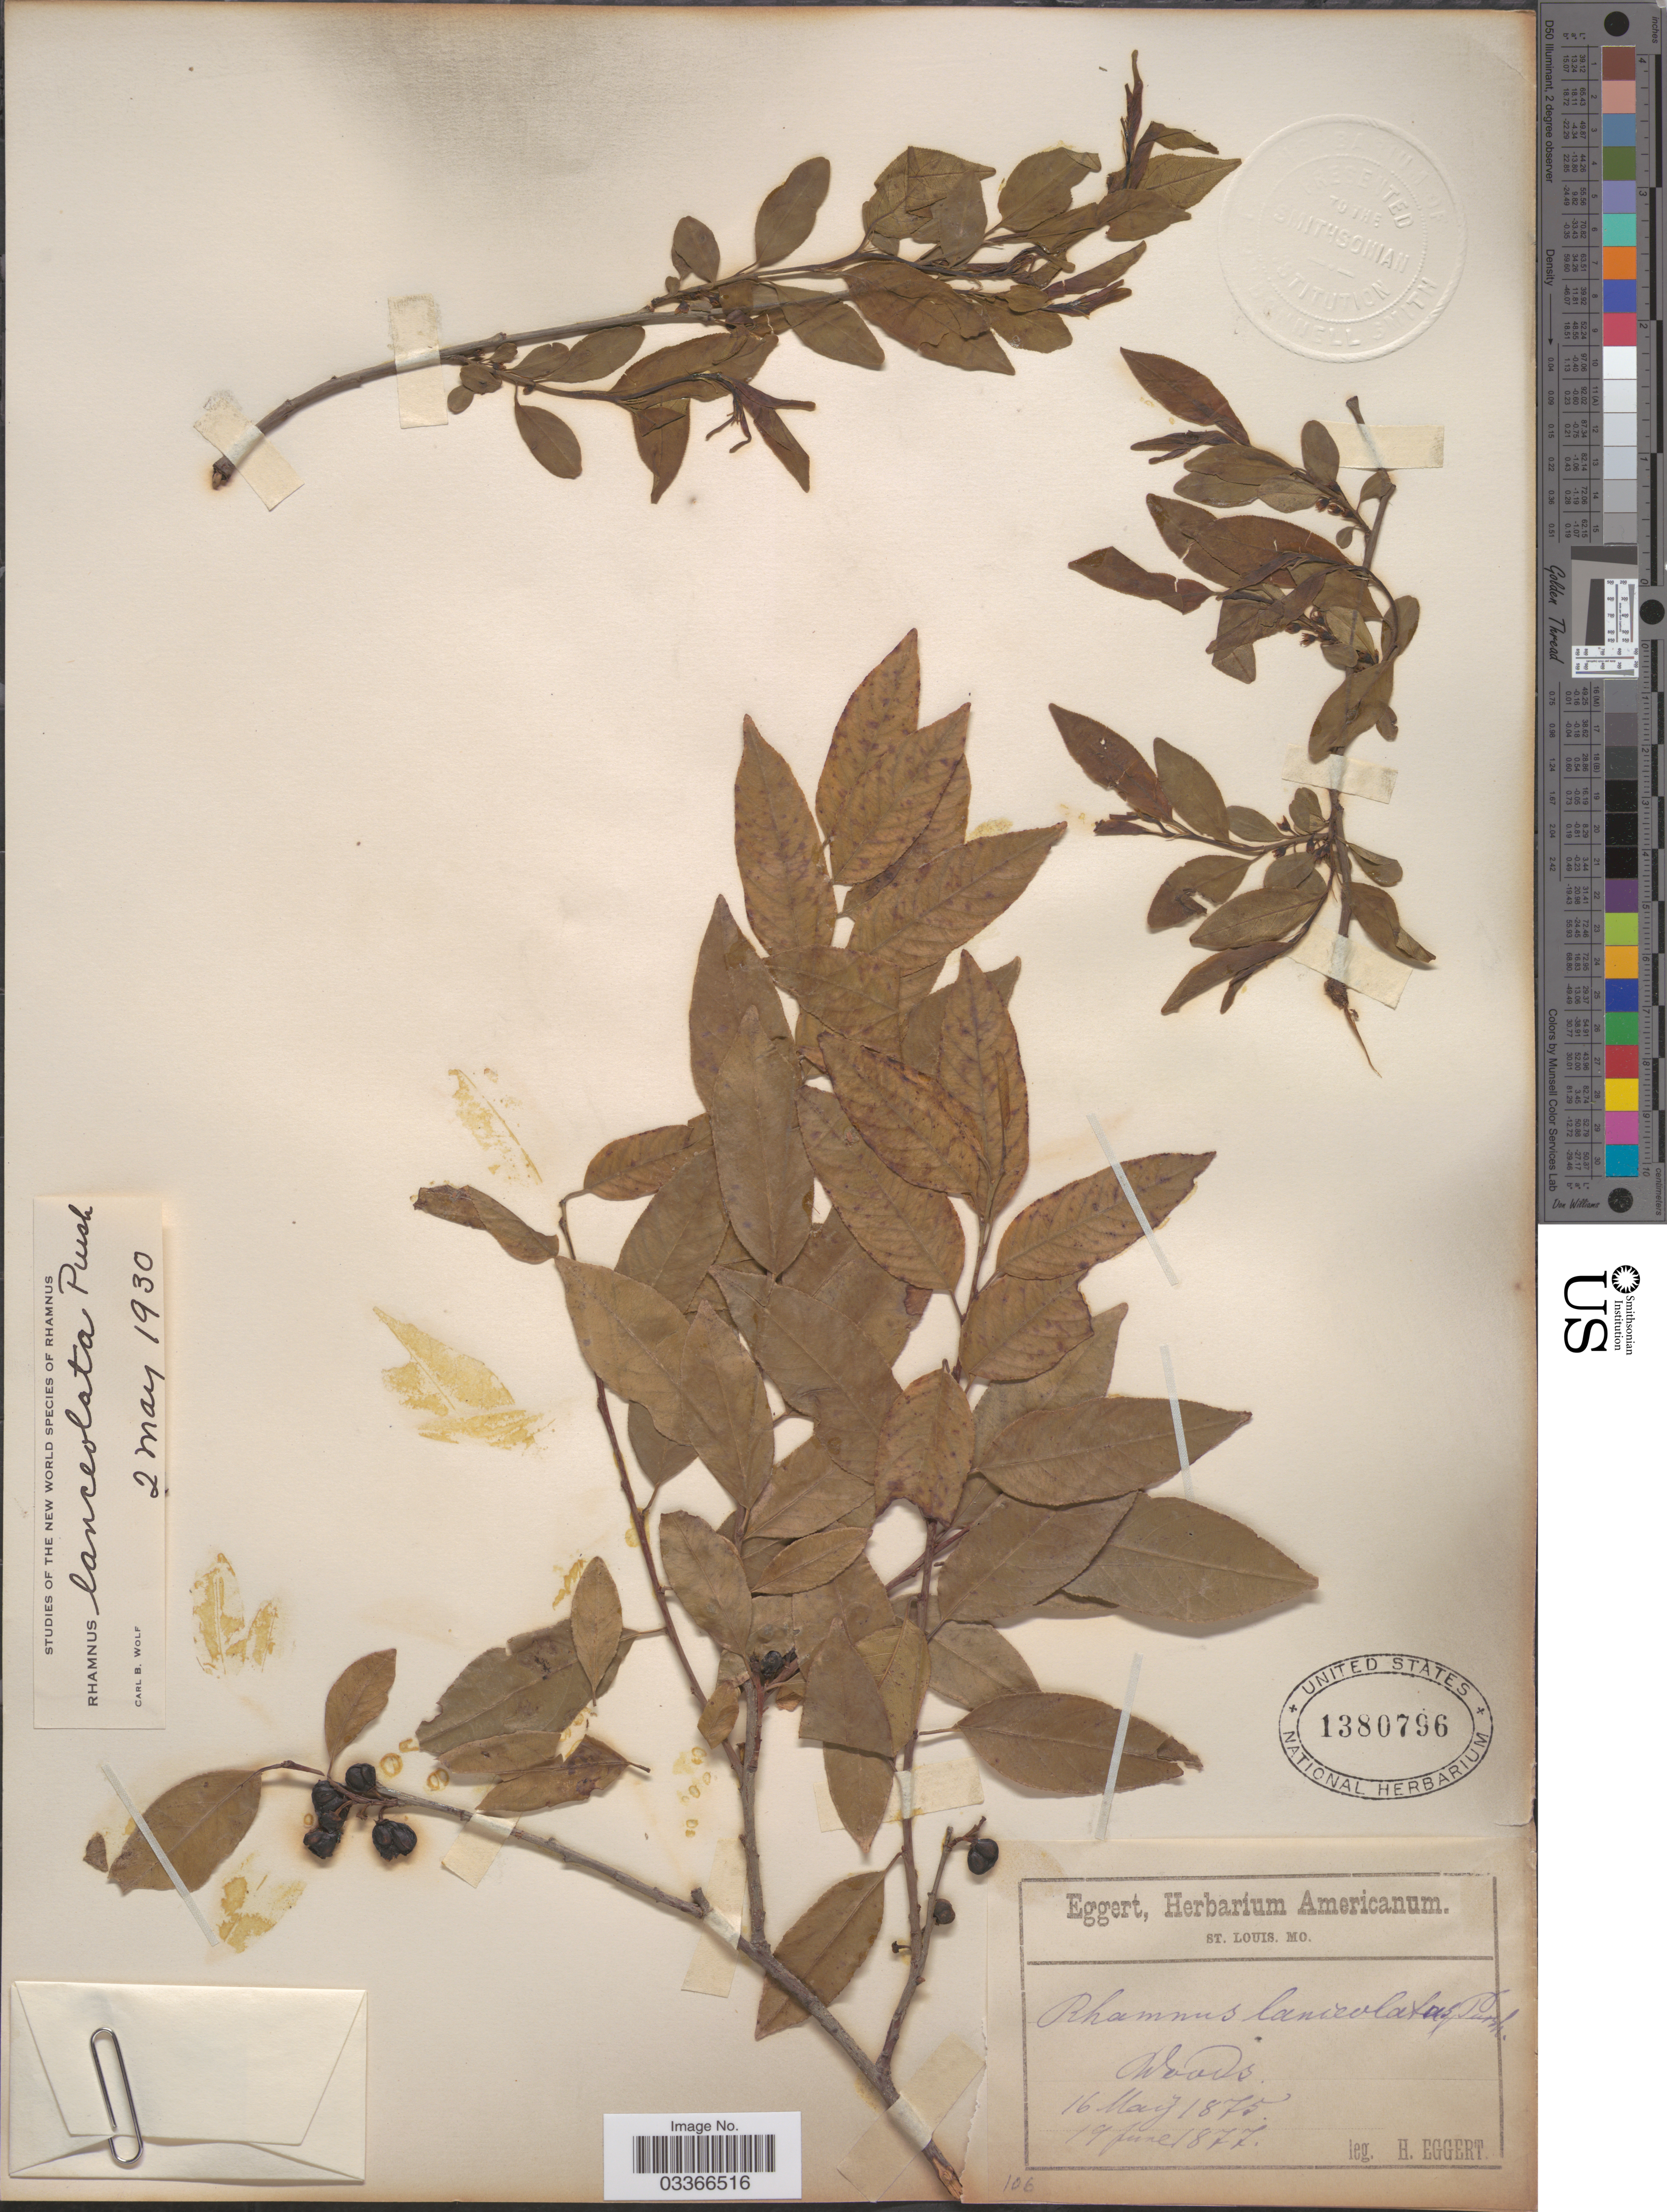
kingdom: Plantae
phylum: Tracheophyta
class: Magnoliopsida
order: Rosales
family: Rhamnaceae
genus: Rhamnus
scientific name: Rhamnus lanceolata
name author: Pursh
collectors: H. Eggert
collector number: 106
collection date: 1875-05-16/1877-06-19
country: United States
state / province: Missouri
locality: Woods.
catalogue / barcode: US 1380796